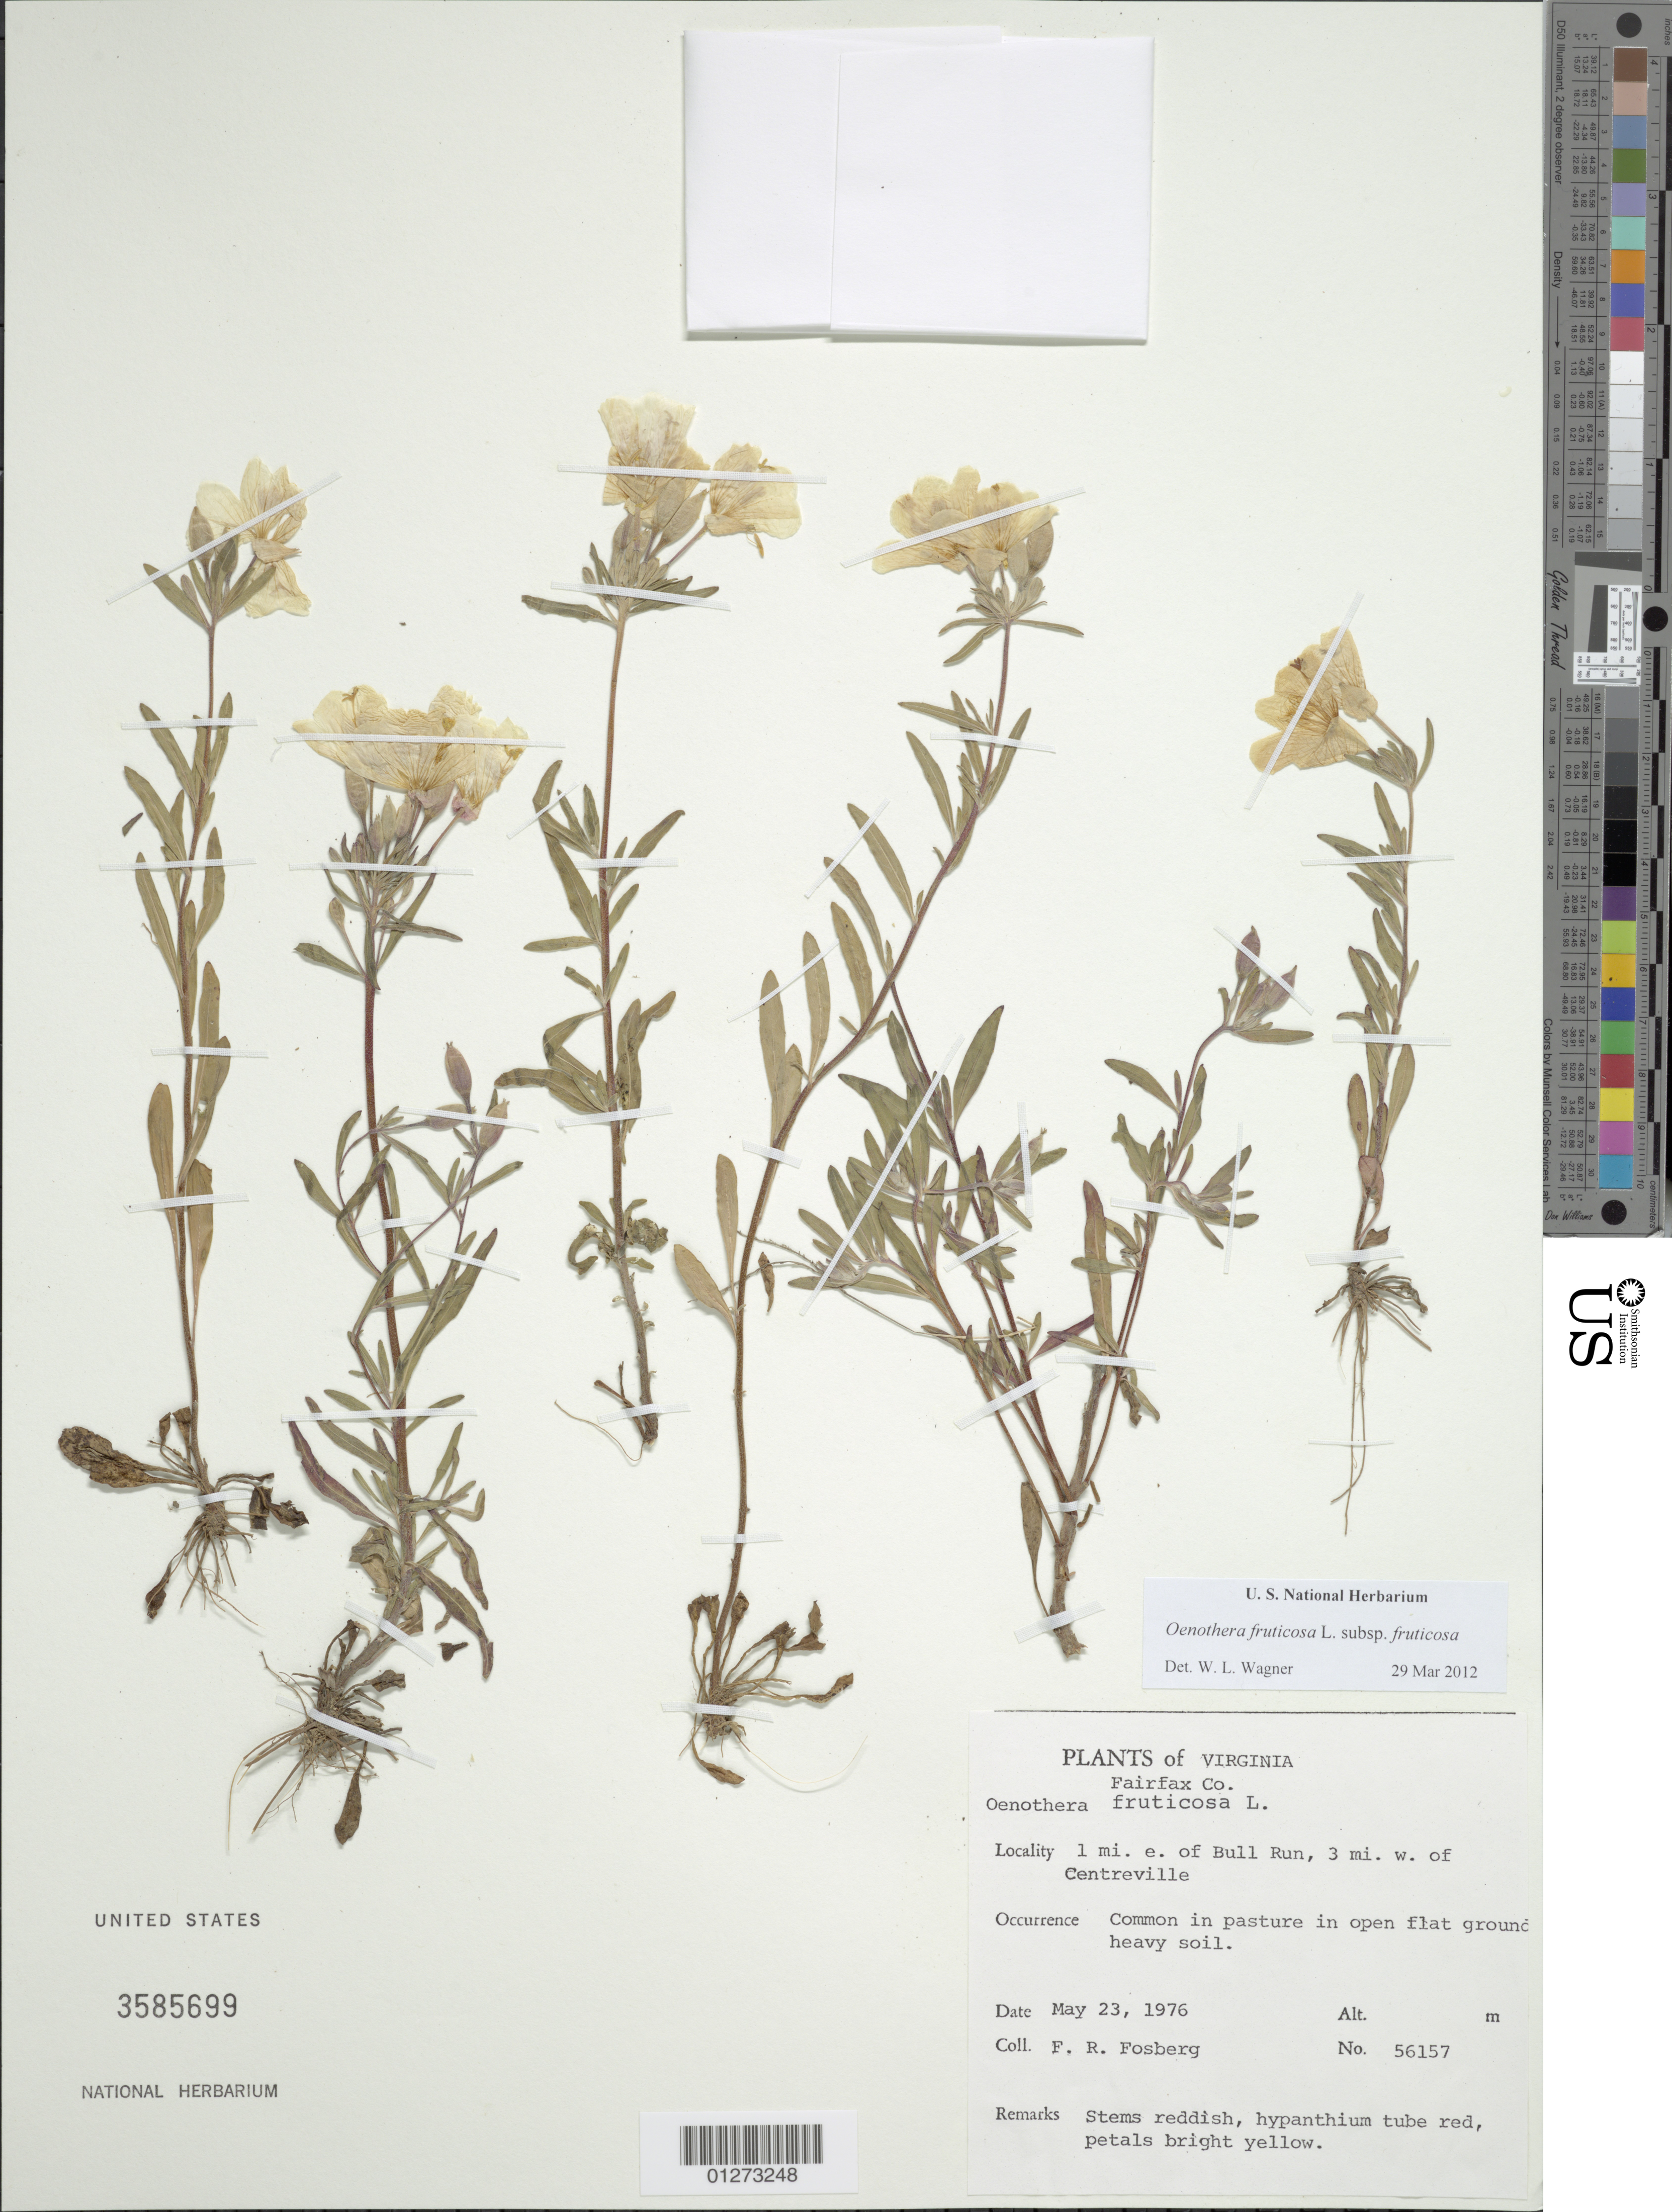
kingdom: Plantae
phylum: Tracheophyta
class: Magnoliopsida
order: Myrtales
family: Onagraceae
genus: Oenothera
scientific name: Oenothera fruticosa subsp. fruticosa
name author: L.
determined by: Wagner, W. L., (BOT), Smithsonian Institution - National Museum of Natural History (UNITED STATES)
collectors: F. R. Fosberg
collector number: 56157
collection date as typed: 23 May 1976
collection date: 1976-05-23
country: United States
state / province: Virginia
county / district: Fauquier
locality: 1 mi. E of Bull Run, 3 mi. W of Centreville.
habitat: In pasture in open flat ground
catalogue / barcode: US 3585699